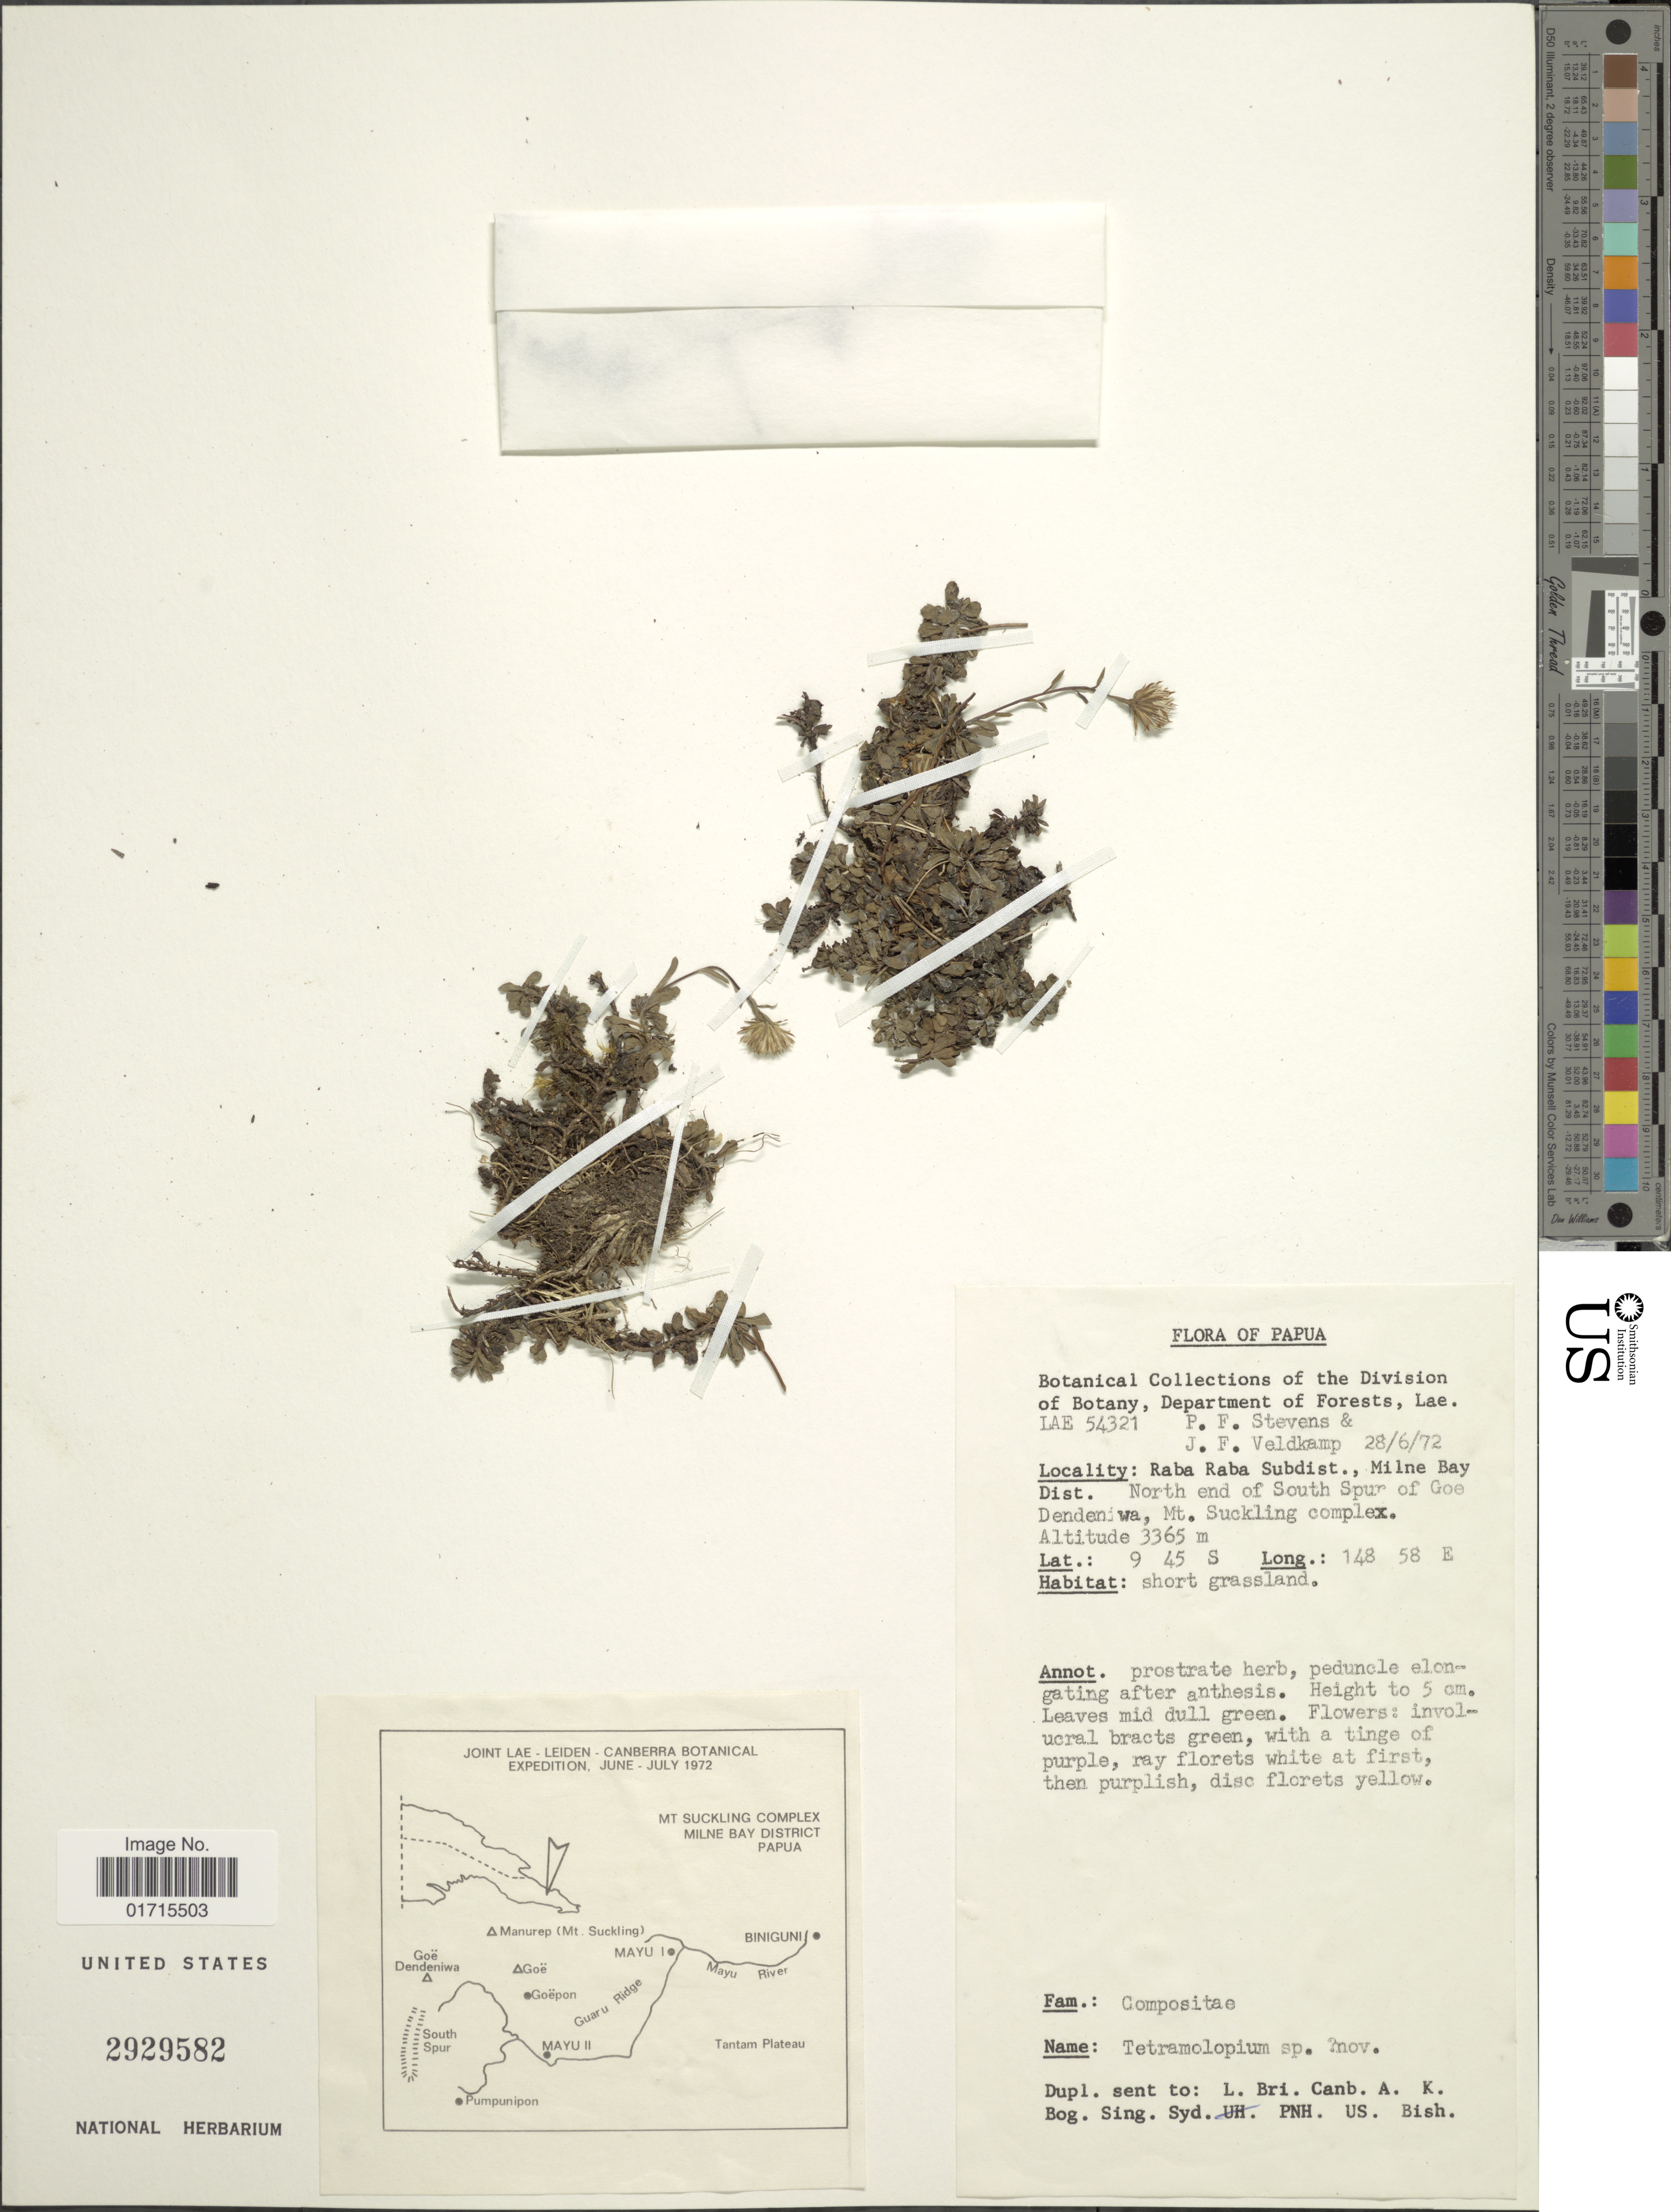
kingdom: Plantae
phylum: Tracheophyta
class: Magnoliopsida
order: Asterales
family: Asteraceae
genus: Tetramolopium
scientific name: Tetramolopium sp.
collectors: P. F. Stevens & J. F. Veldkamp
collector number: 54321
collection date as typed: Transcribed d/m/y: 28/6/72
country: Papua New Guinea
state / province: Milne Bay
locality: Papua. Raba Raba Subdist., Milne Bay Dist. North end of South Spur of Goe Dendeniwa, Mt. Suckling complex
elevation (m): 3365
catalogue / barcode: US 2929582